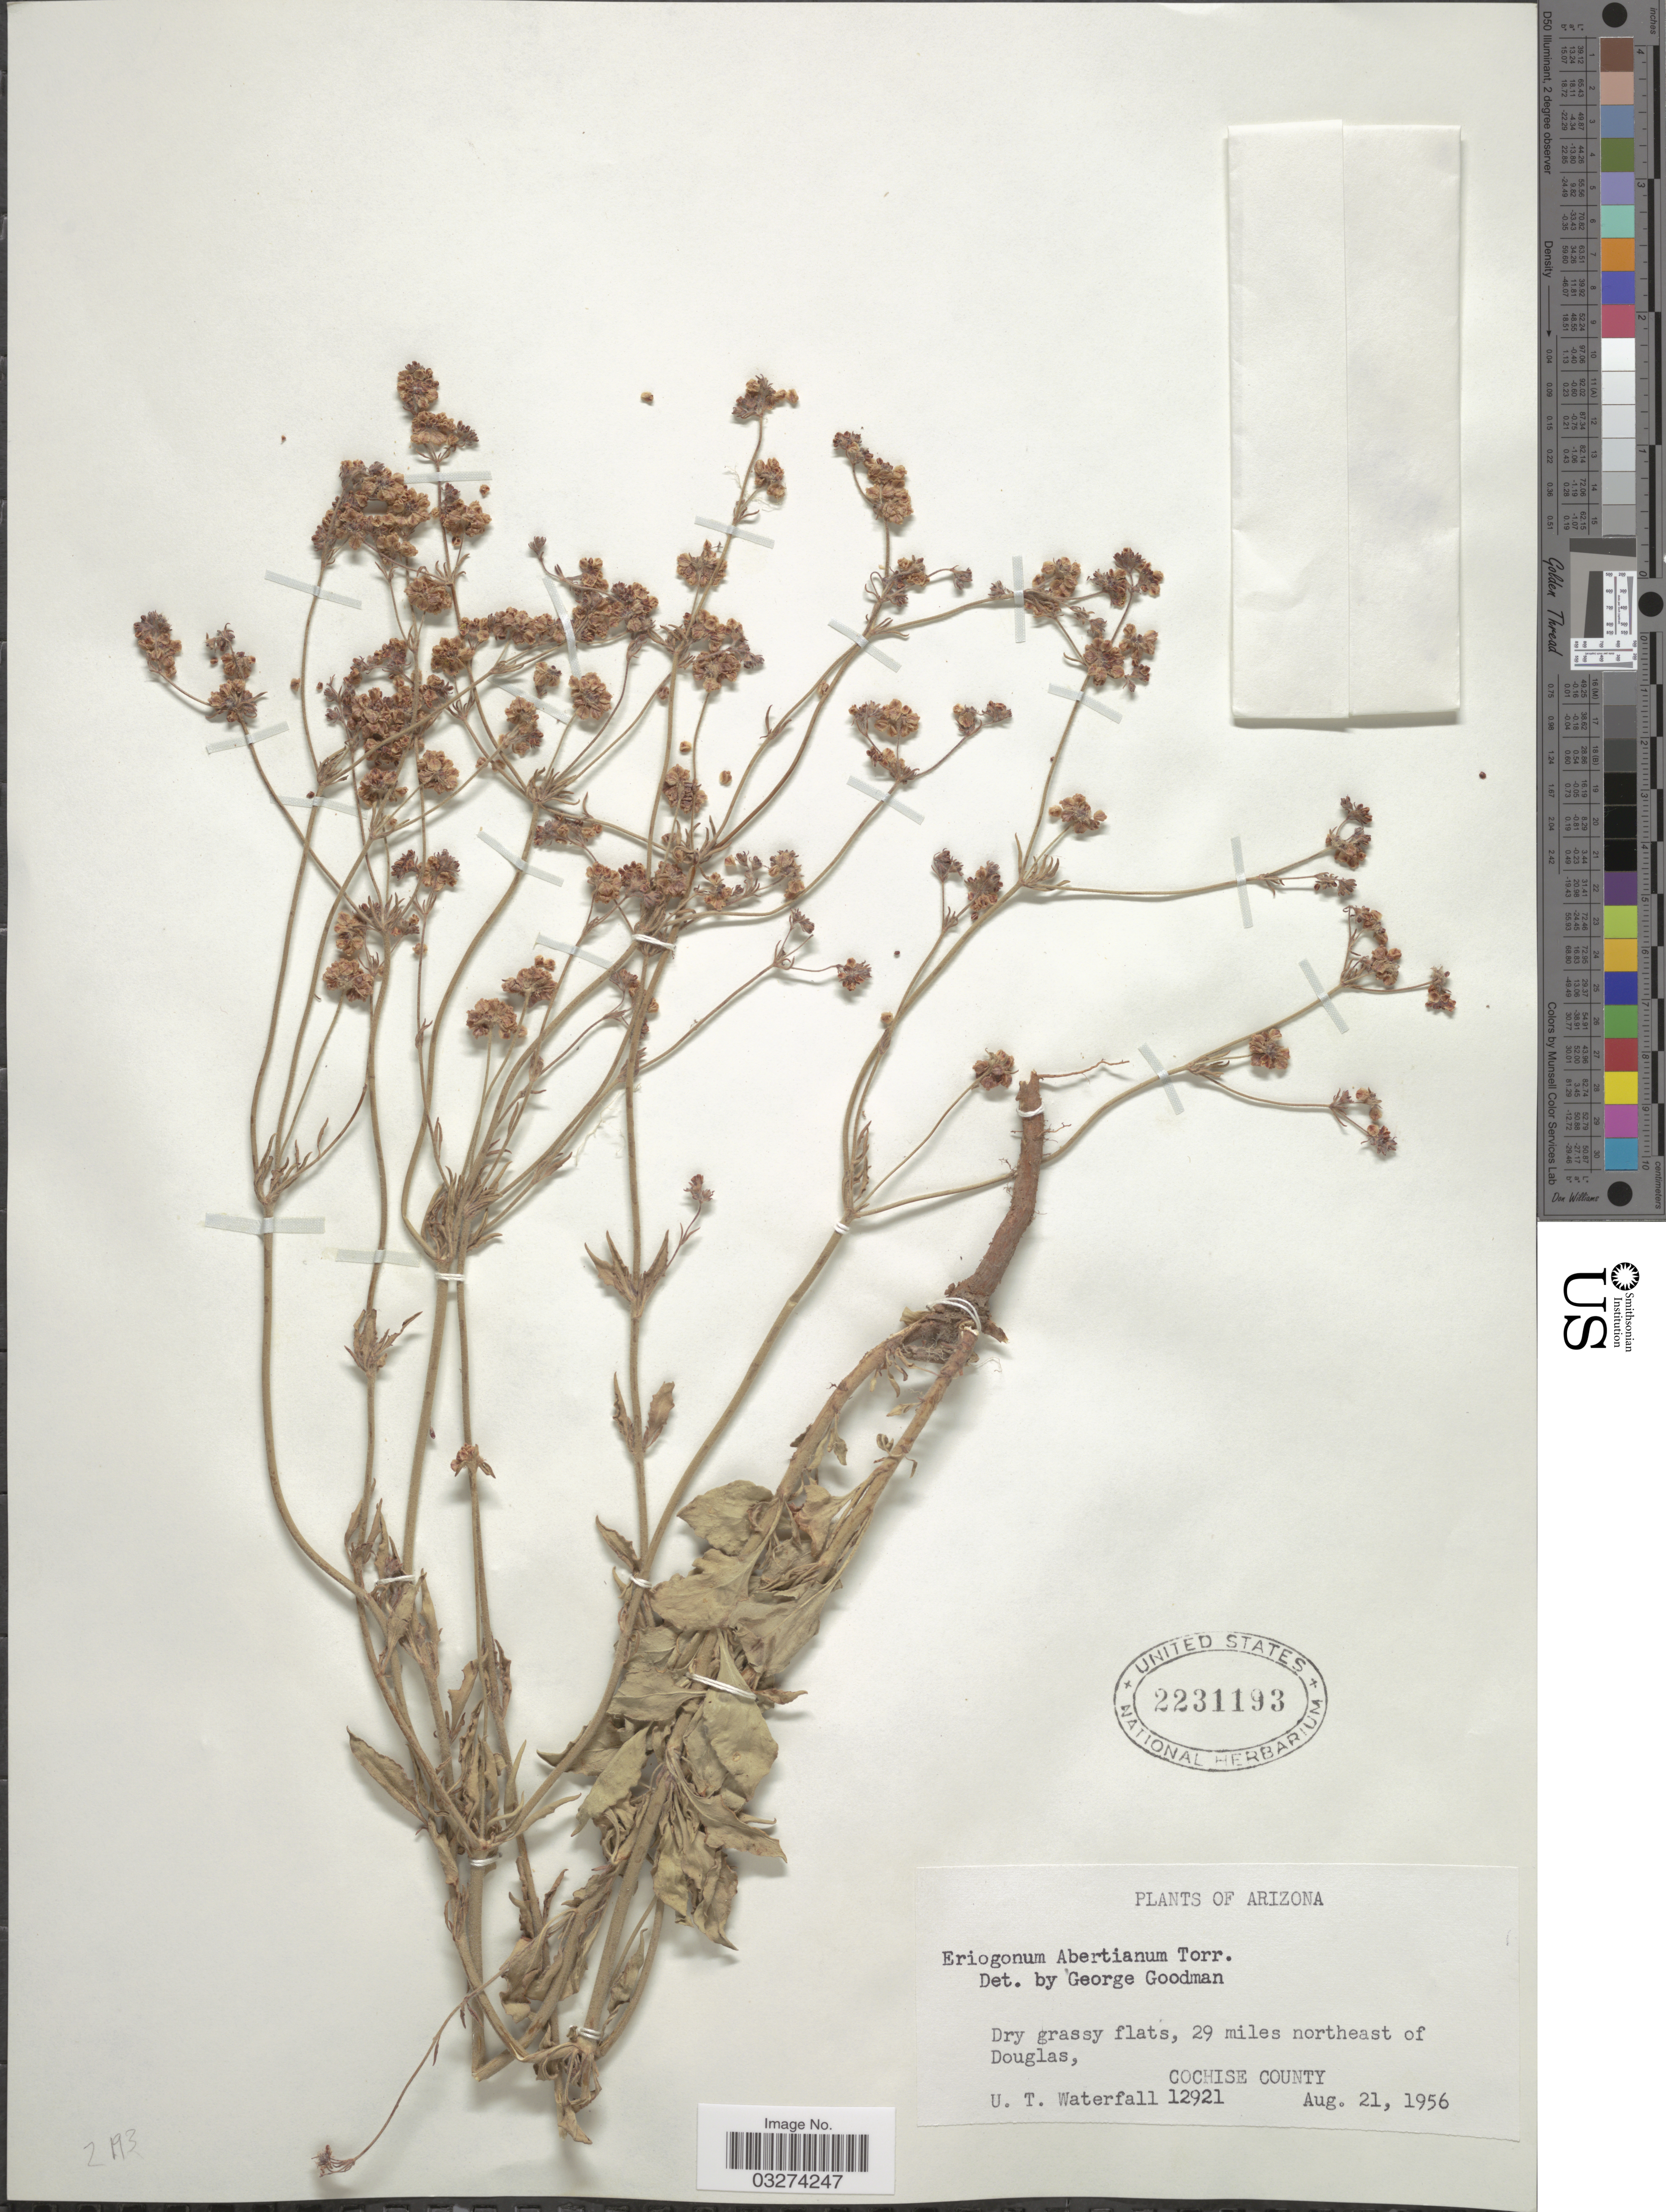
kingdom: Plantae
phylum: Tracheophyta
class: Magnoliopsida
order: Caryophyllales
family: Polygonaceae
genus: Eriogonum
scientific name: Eriogonum abertianum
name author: Torr.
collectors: U. T. Waterfall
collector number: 12921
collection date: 1956-08-21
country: United States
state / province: Arizona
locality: Dry grassy flats, 29 miles northeast of Douglas, Cochise County.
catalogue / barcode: US 2231193